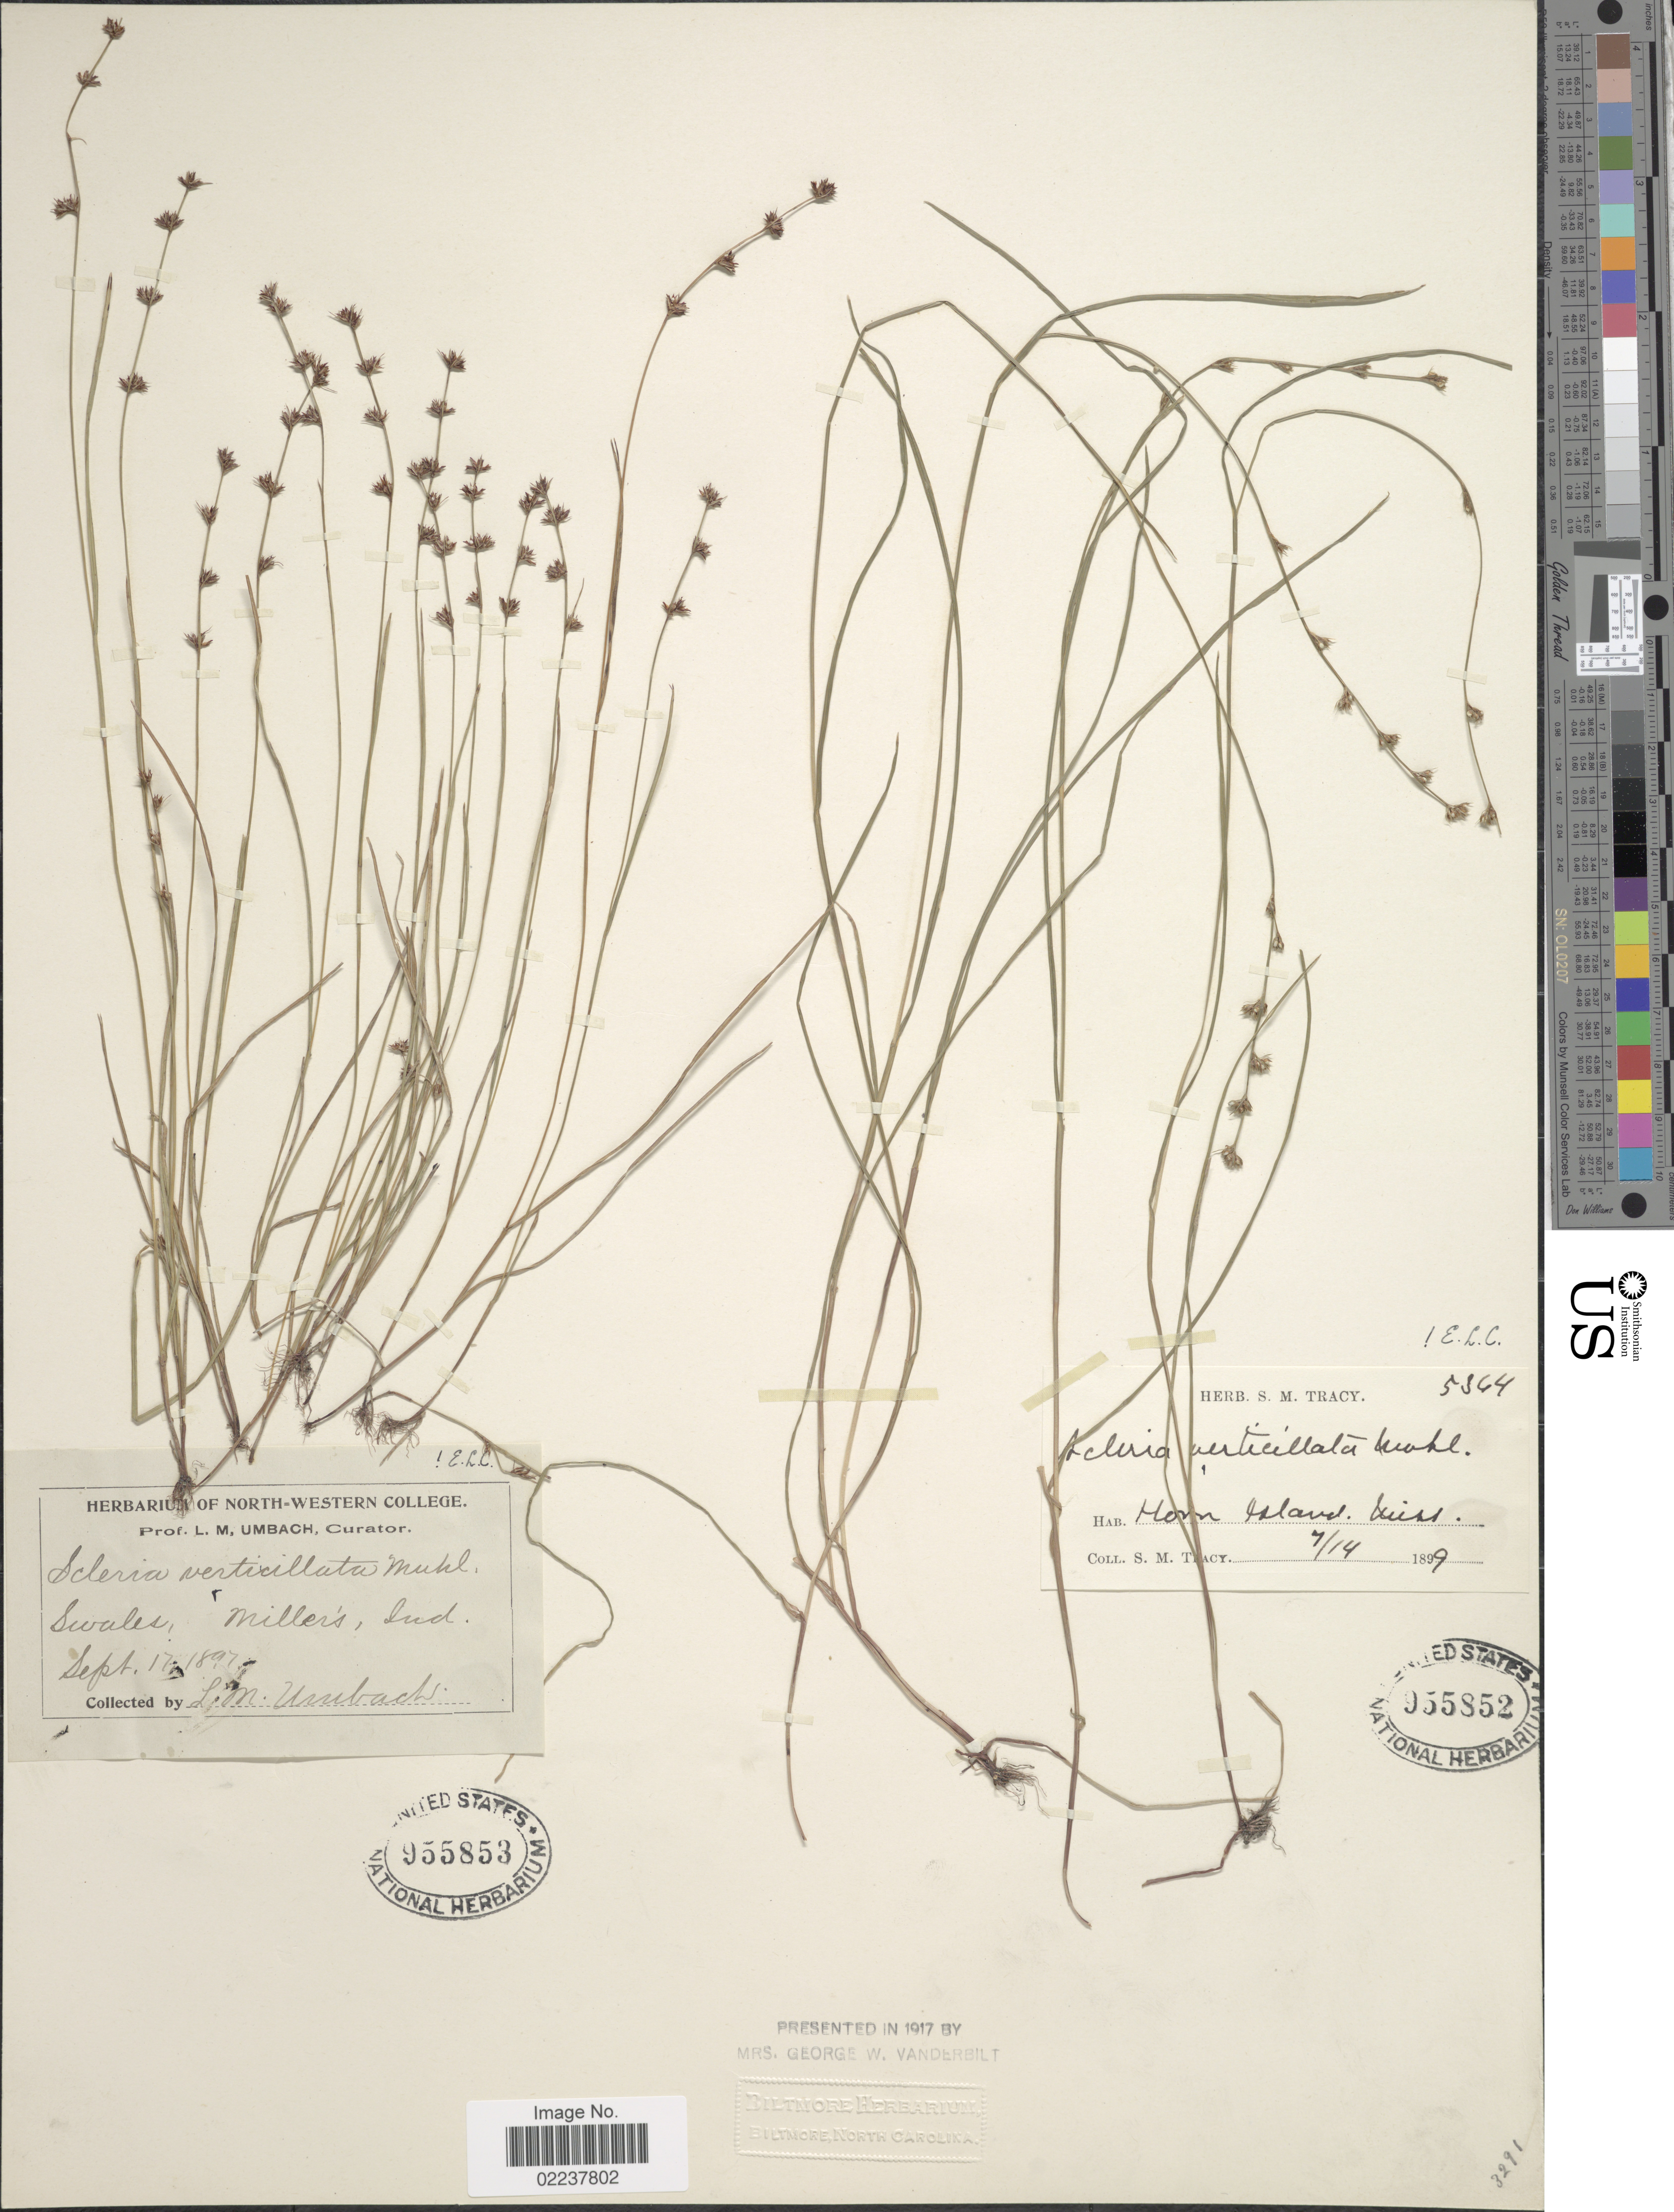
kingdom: Plantae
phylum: Tracheophyta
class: Liliopsida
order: Poales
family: Cyperaceae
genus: Scleria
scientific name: Scleria verticillata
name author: Muhl. ex Willd.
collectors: L. M. Umbach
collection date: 1897-09-17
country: United States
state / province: Indiana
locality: Miller's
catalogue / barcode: US 955853